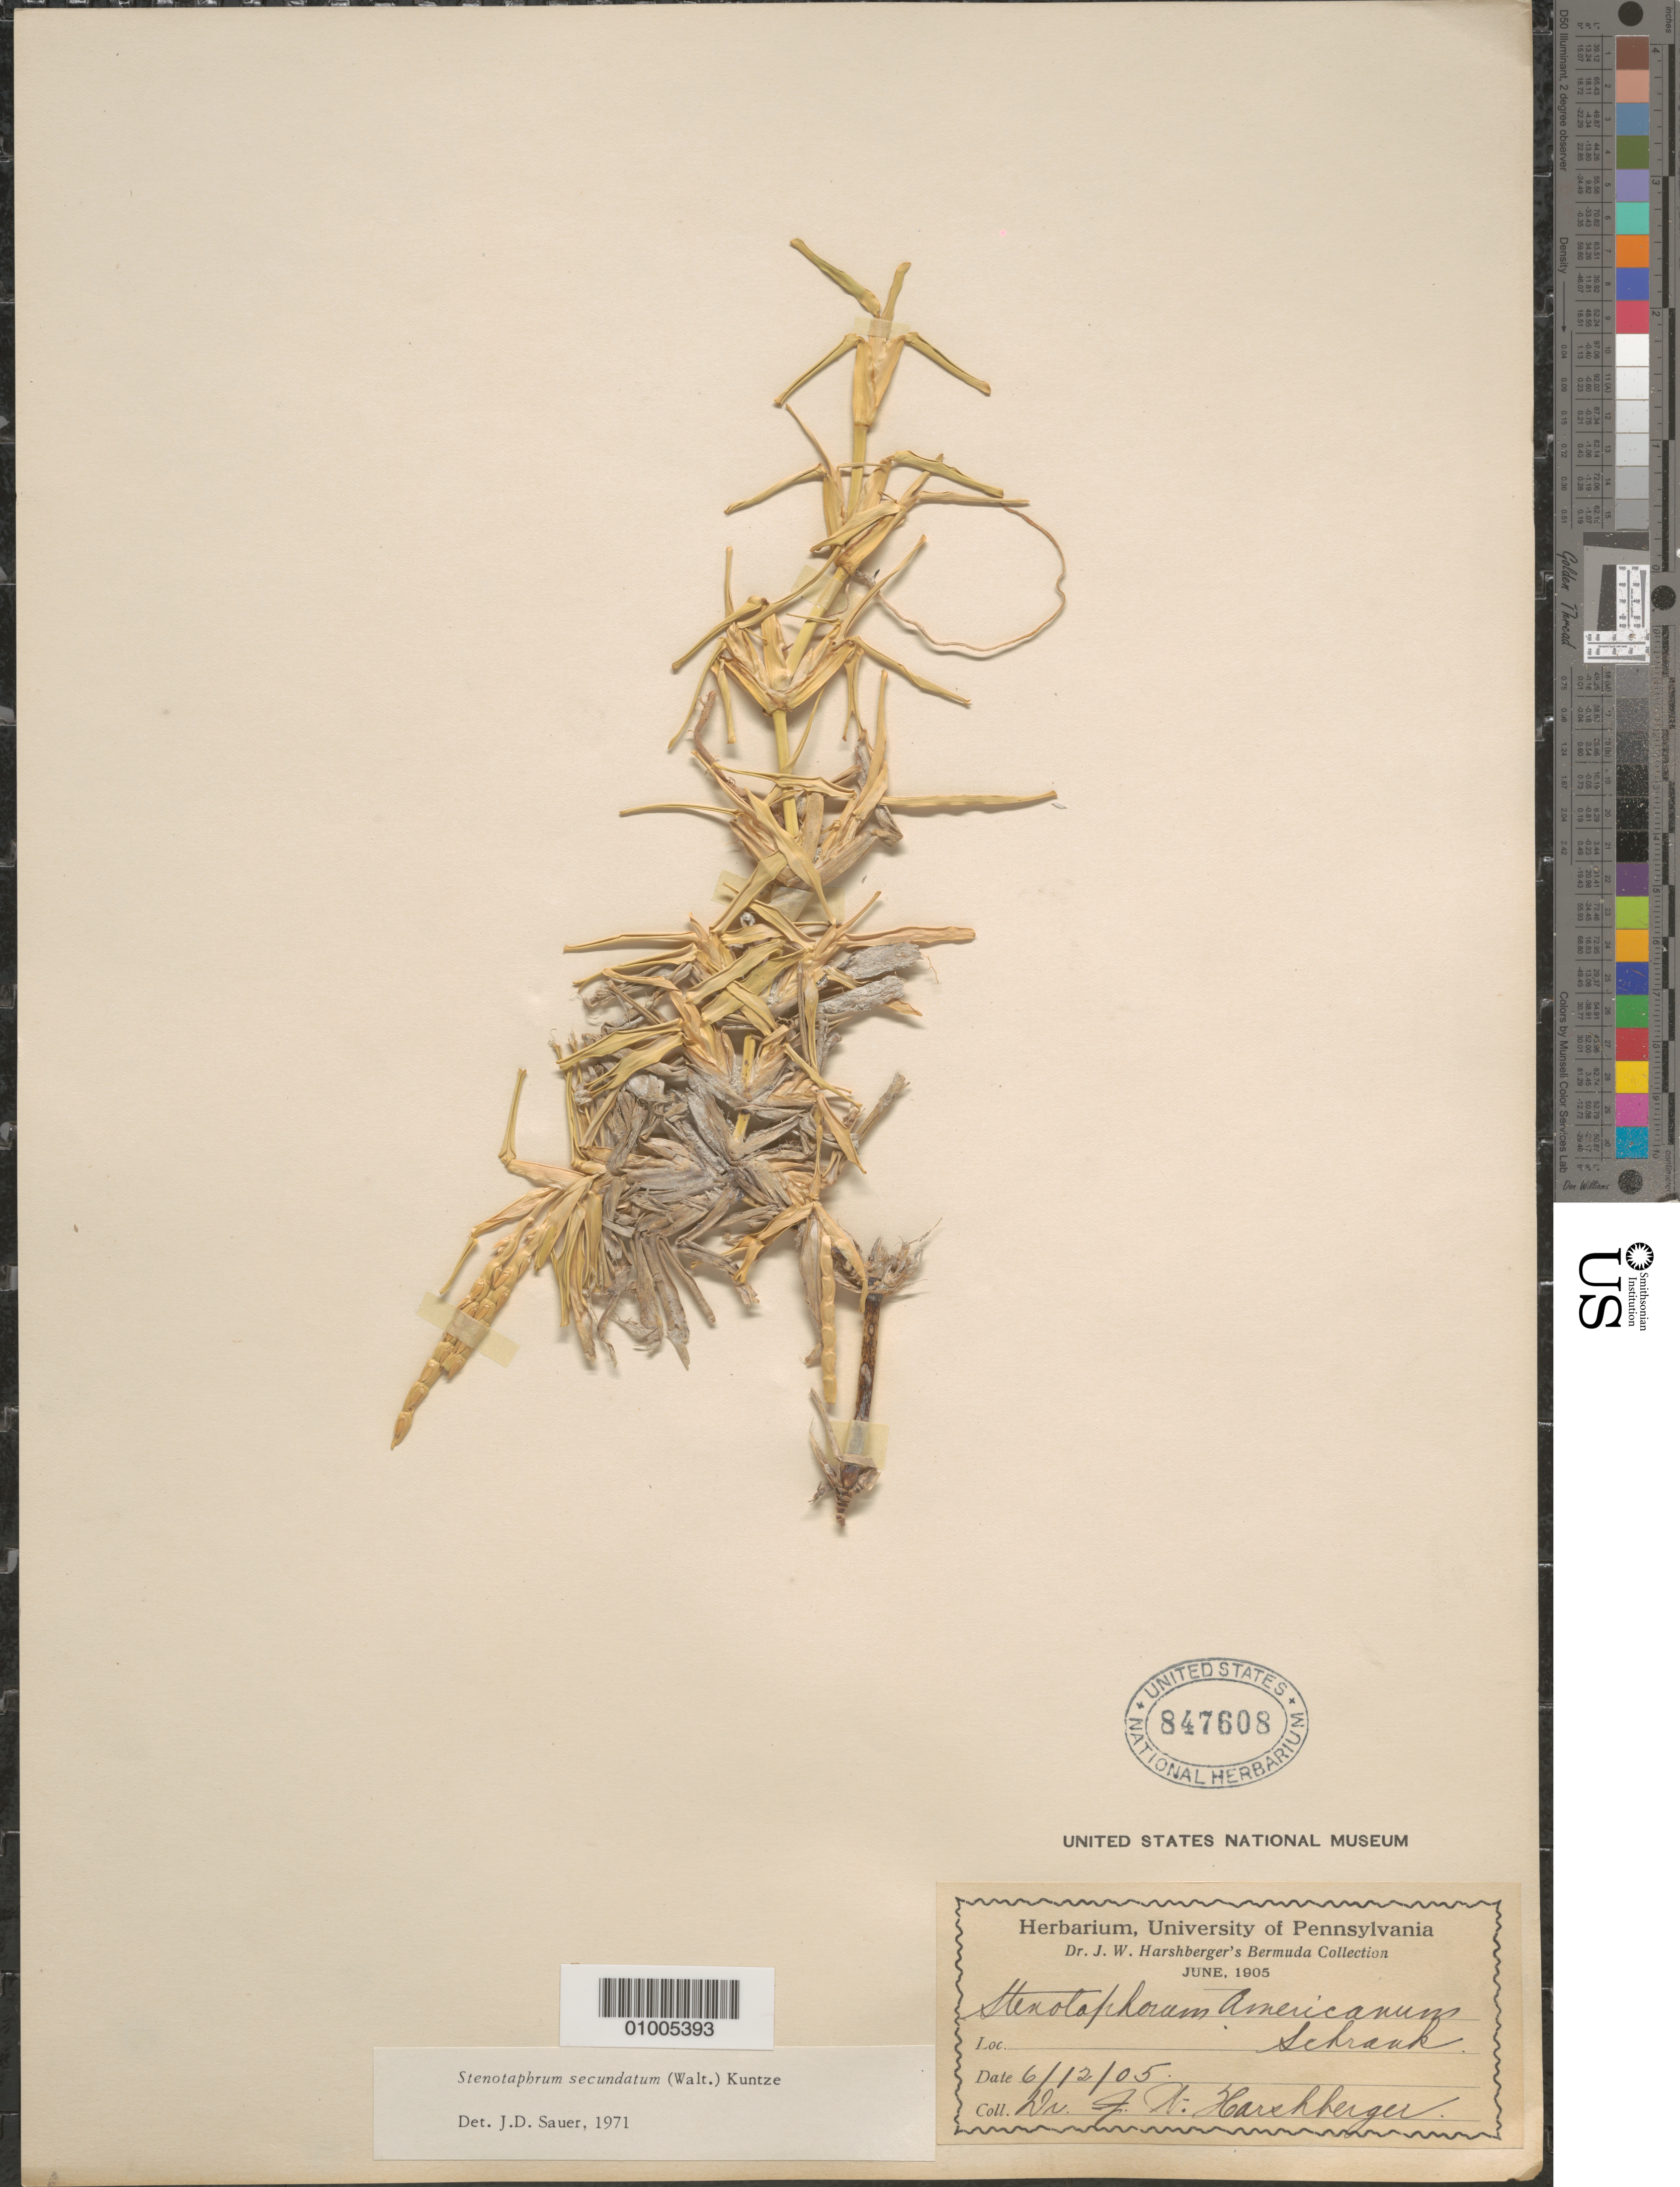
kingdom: Plantae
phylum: Tracheophyta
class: Liliopsida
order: Poales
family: Poaceae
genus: Stenotaphrum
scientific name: Stenotaphrum secundatum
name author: (Walter) Kuntze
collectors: J. A. Harshberger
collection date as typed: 12 Jun 1905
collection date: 1905-06-12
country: Bermuda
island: Bermuda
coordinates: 0 N, 0 E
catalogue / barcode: US 847608